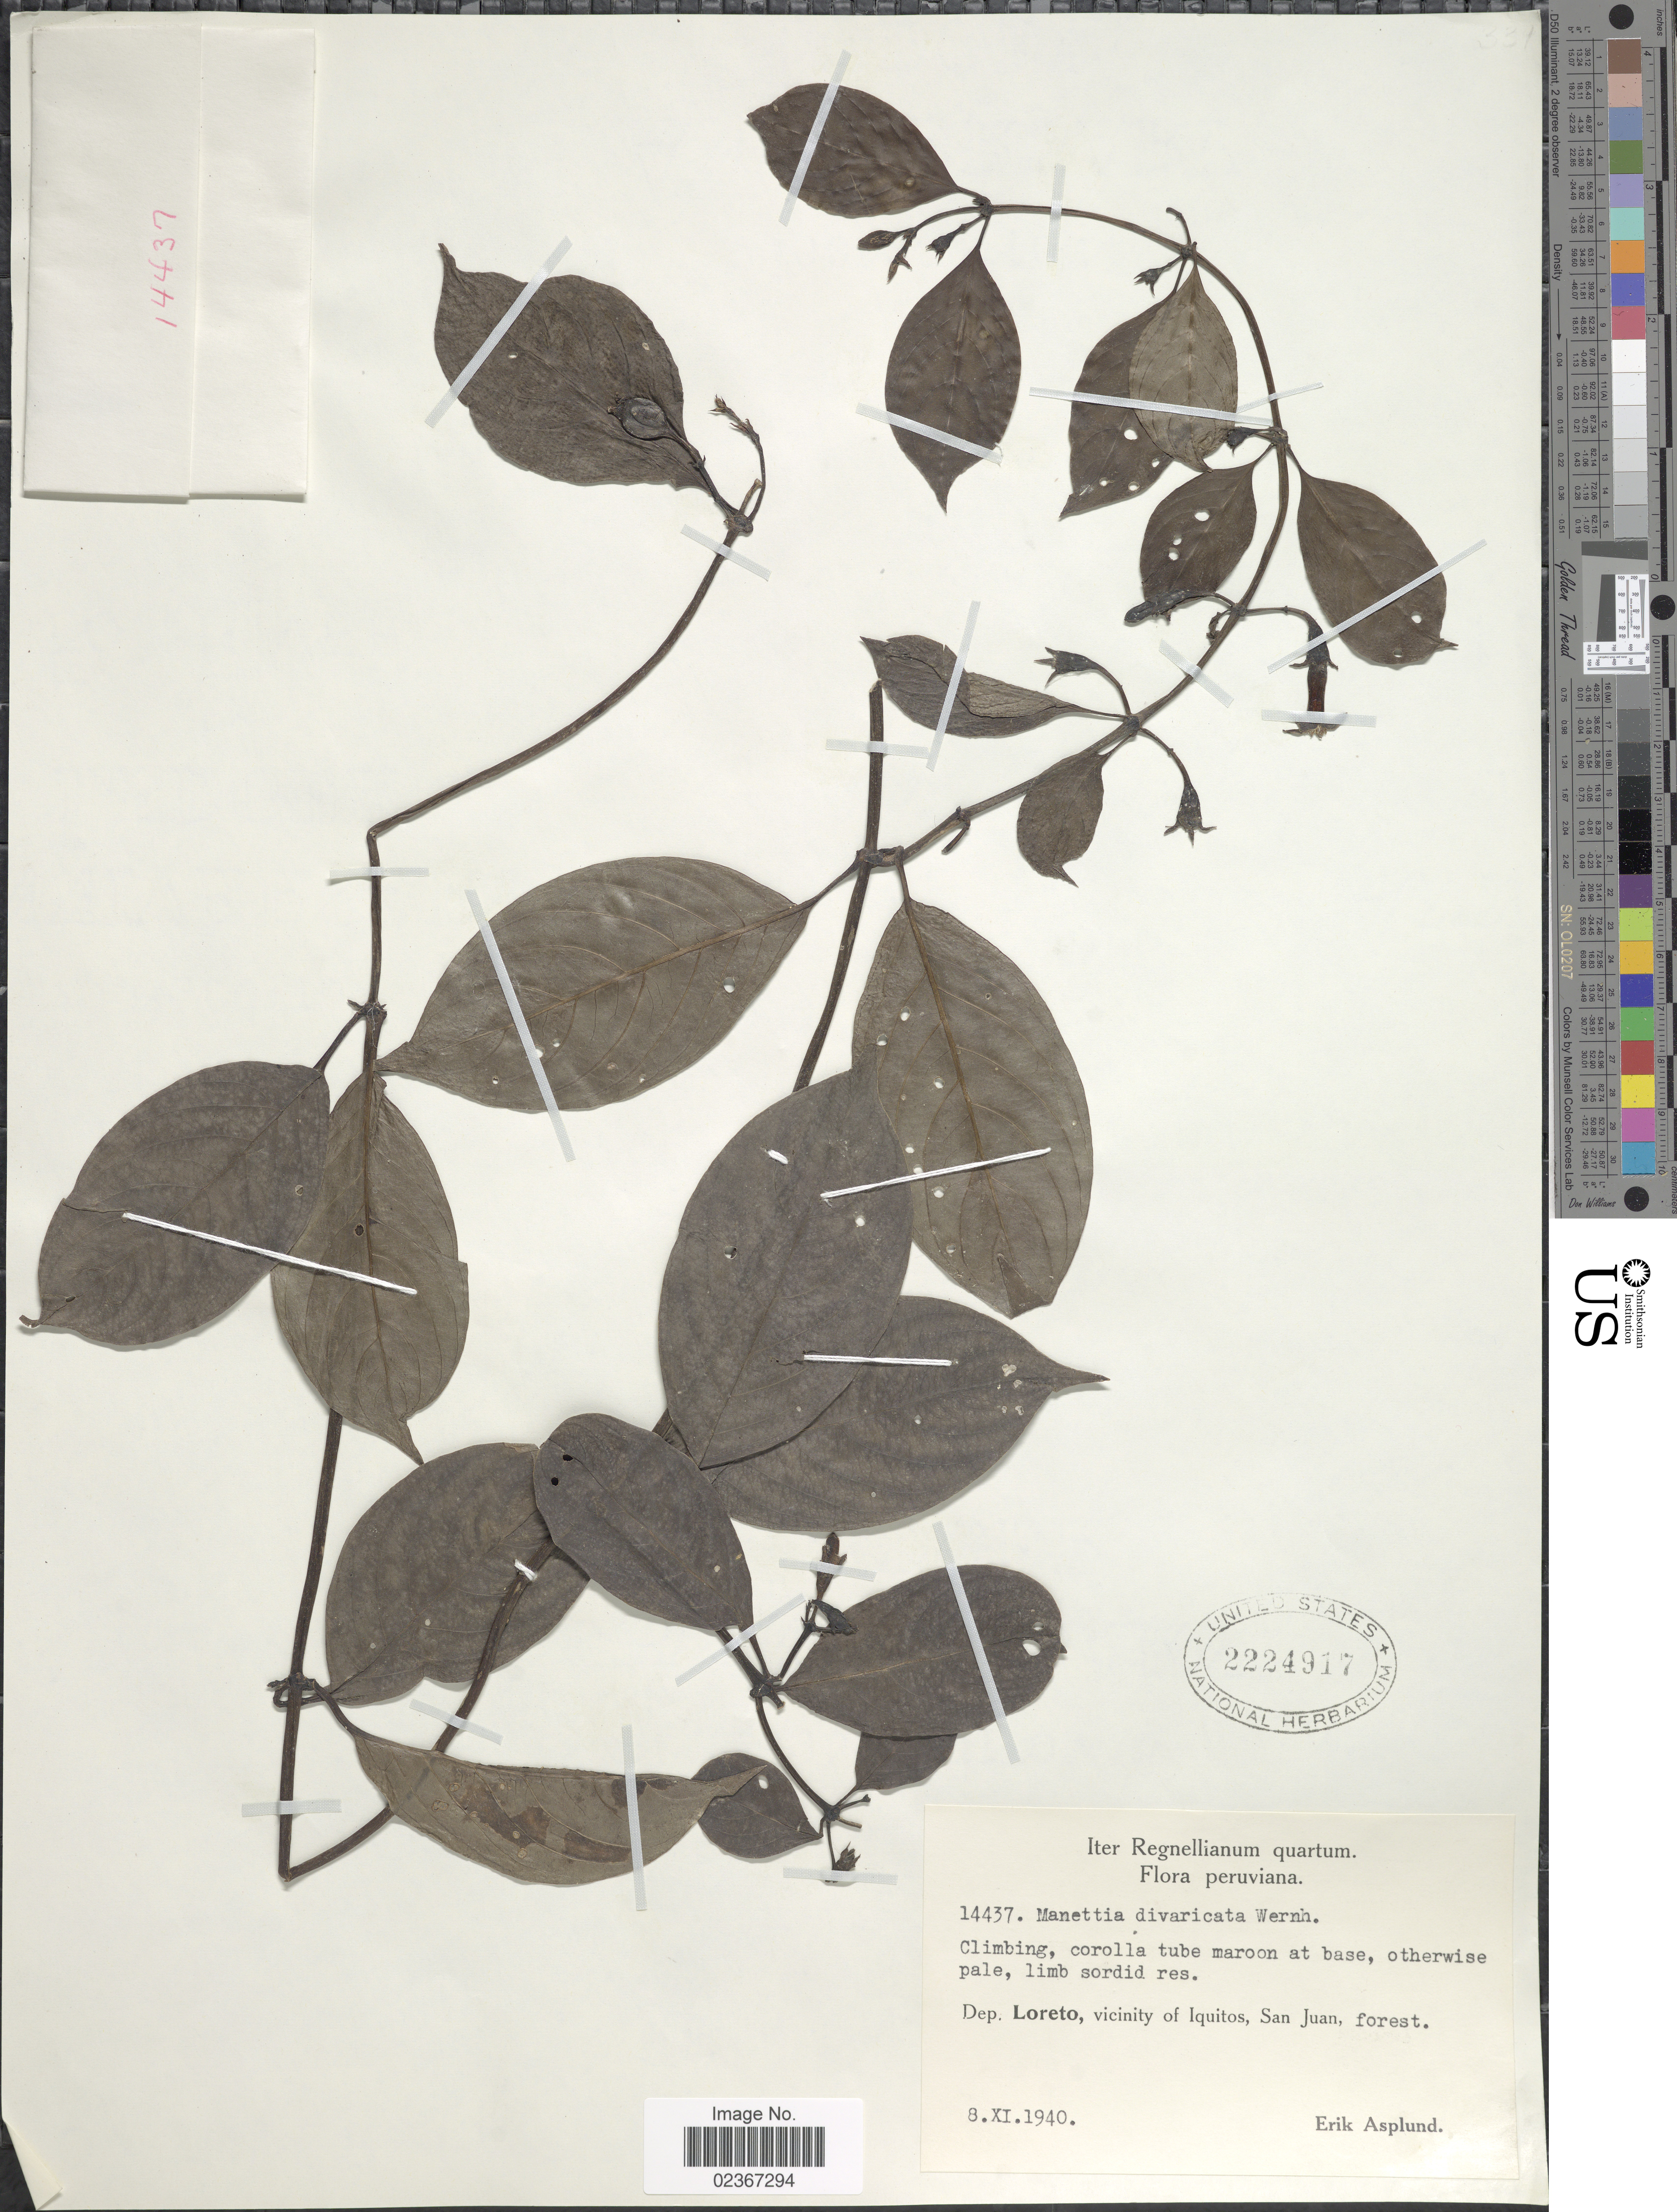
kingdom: Plantae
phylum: Tracheophyta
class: Magnoliopsida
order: Gentianales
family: Rubiaceae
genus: Manettia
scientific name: Manettia glandulosa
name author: Poepp.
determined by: Kirkbride, J. H., Jr.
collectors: E. Asplund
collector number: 14437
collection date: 1940-11-08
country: Peru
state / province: Loreto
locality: Dep. Loreto, vicinity of Iquitos, San Juan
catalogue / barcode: US 2224917